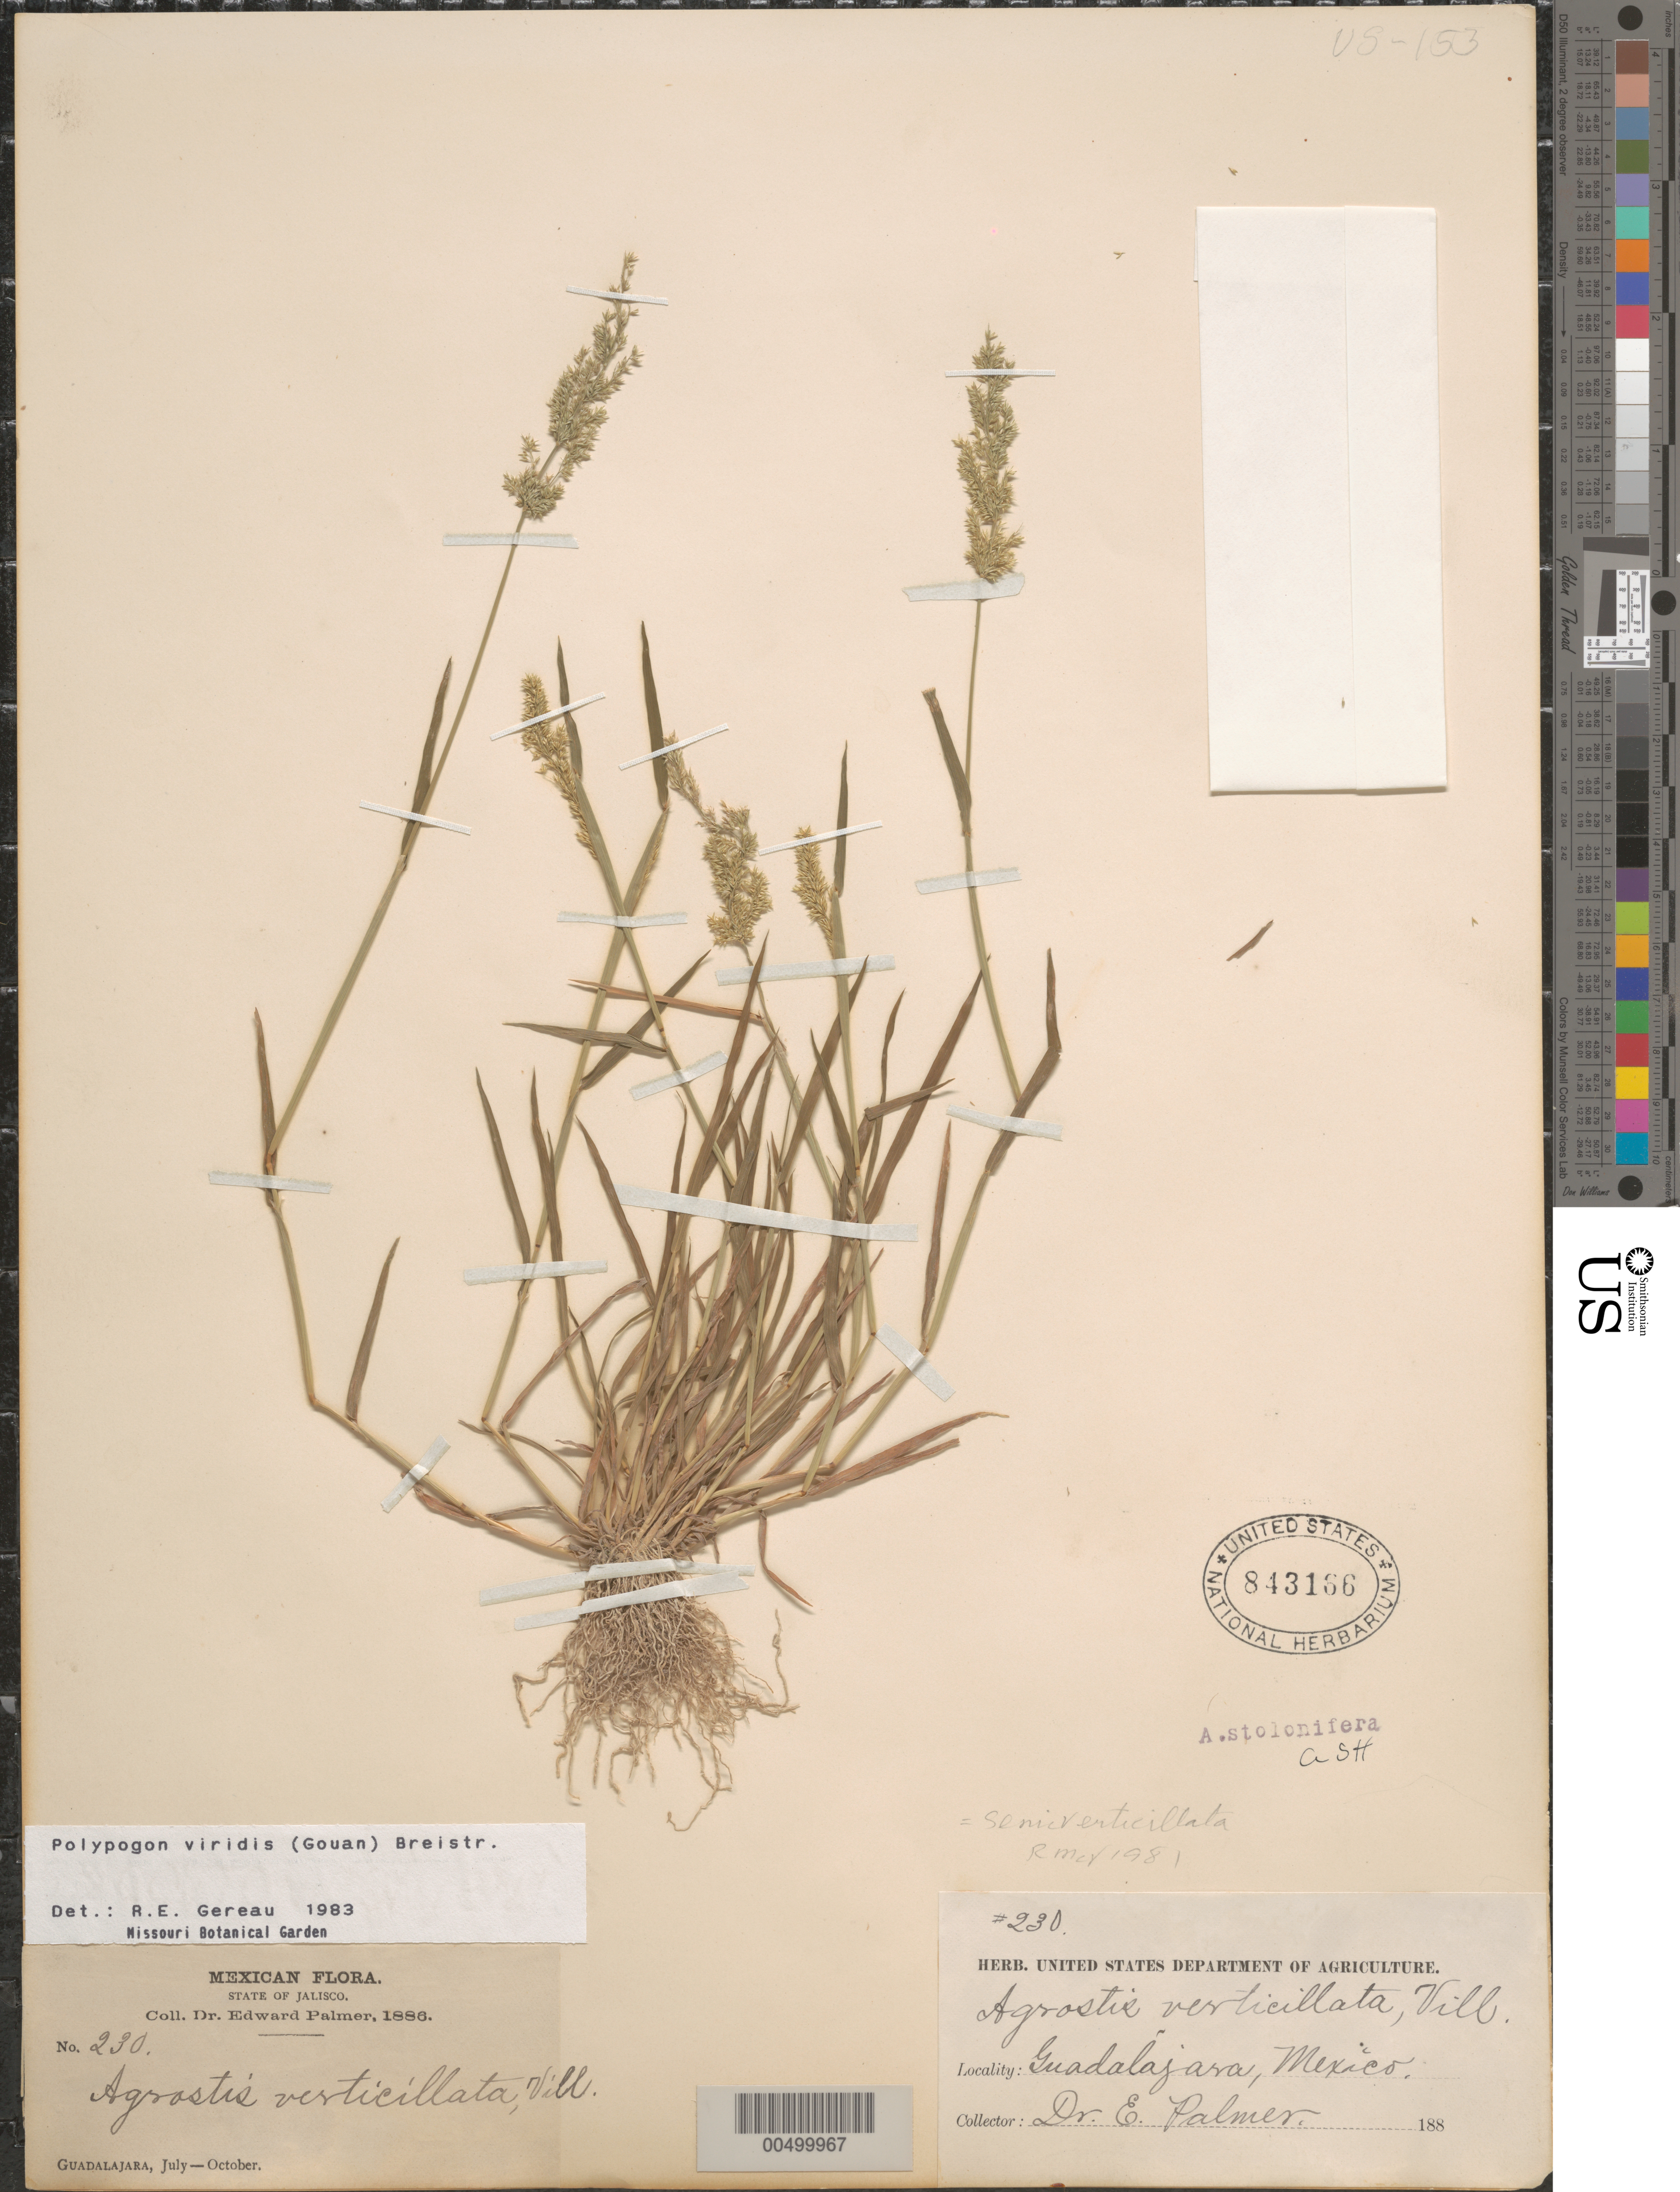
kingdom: Plantae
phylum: Tracheophyta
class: Liliopsida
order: Poales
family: Poaceae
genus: Polypogon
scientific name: Polypogon viridis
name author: (Gouan) Breistroffer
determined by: Gereau, R. E.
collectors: E. Palmer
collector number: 230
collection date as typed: Jul 1886 to Oct 1886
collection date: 1886-07/1886-10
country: Mexico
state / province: Jalisco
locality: Guadalajara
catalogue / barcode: US 843166